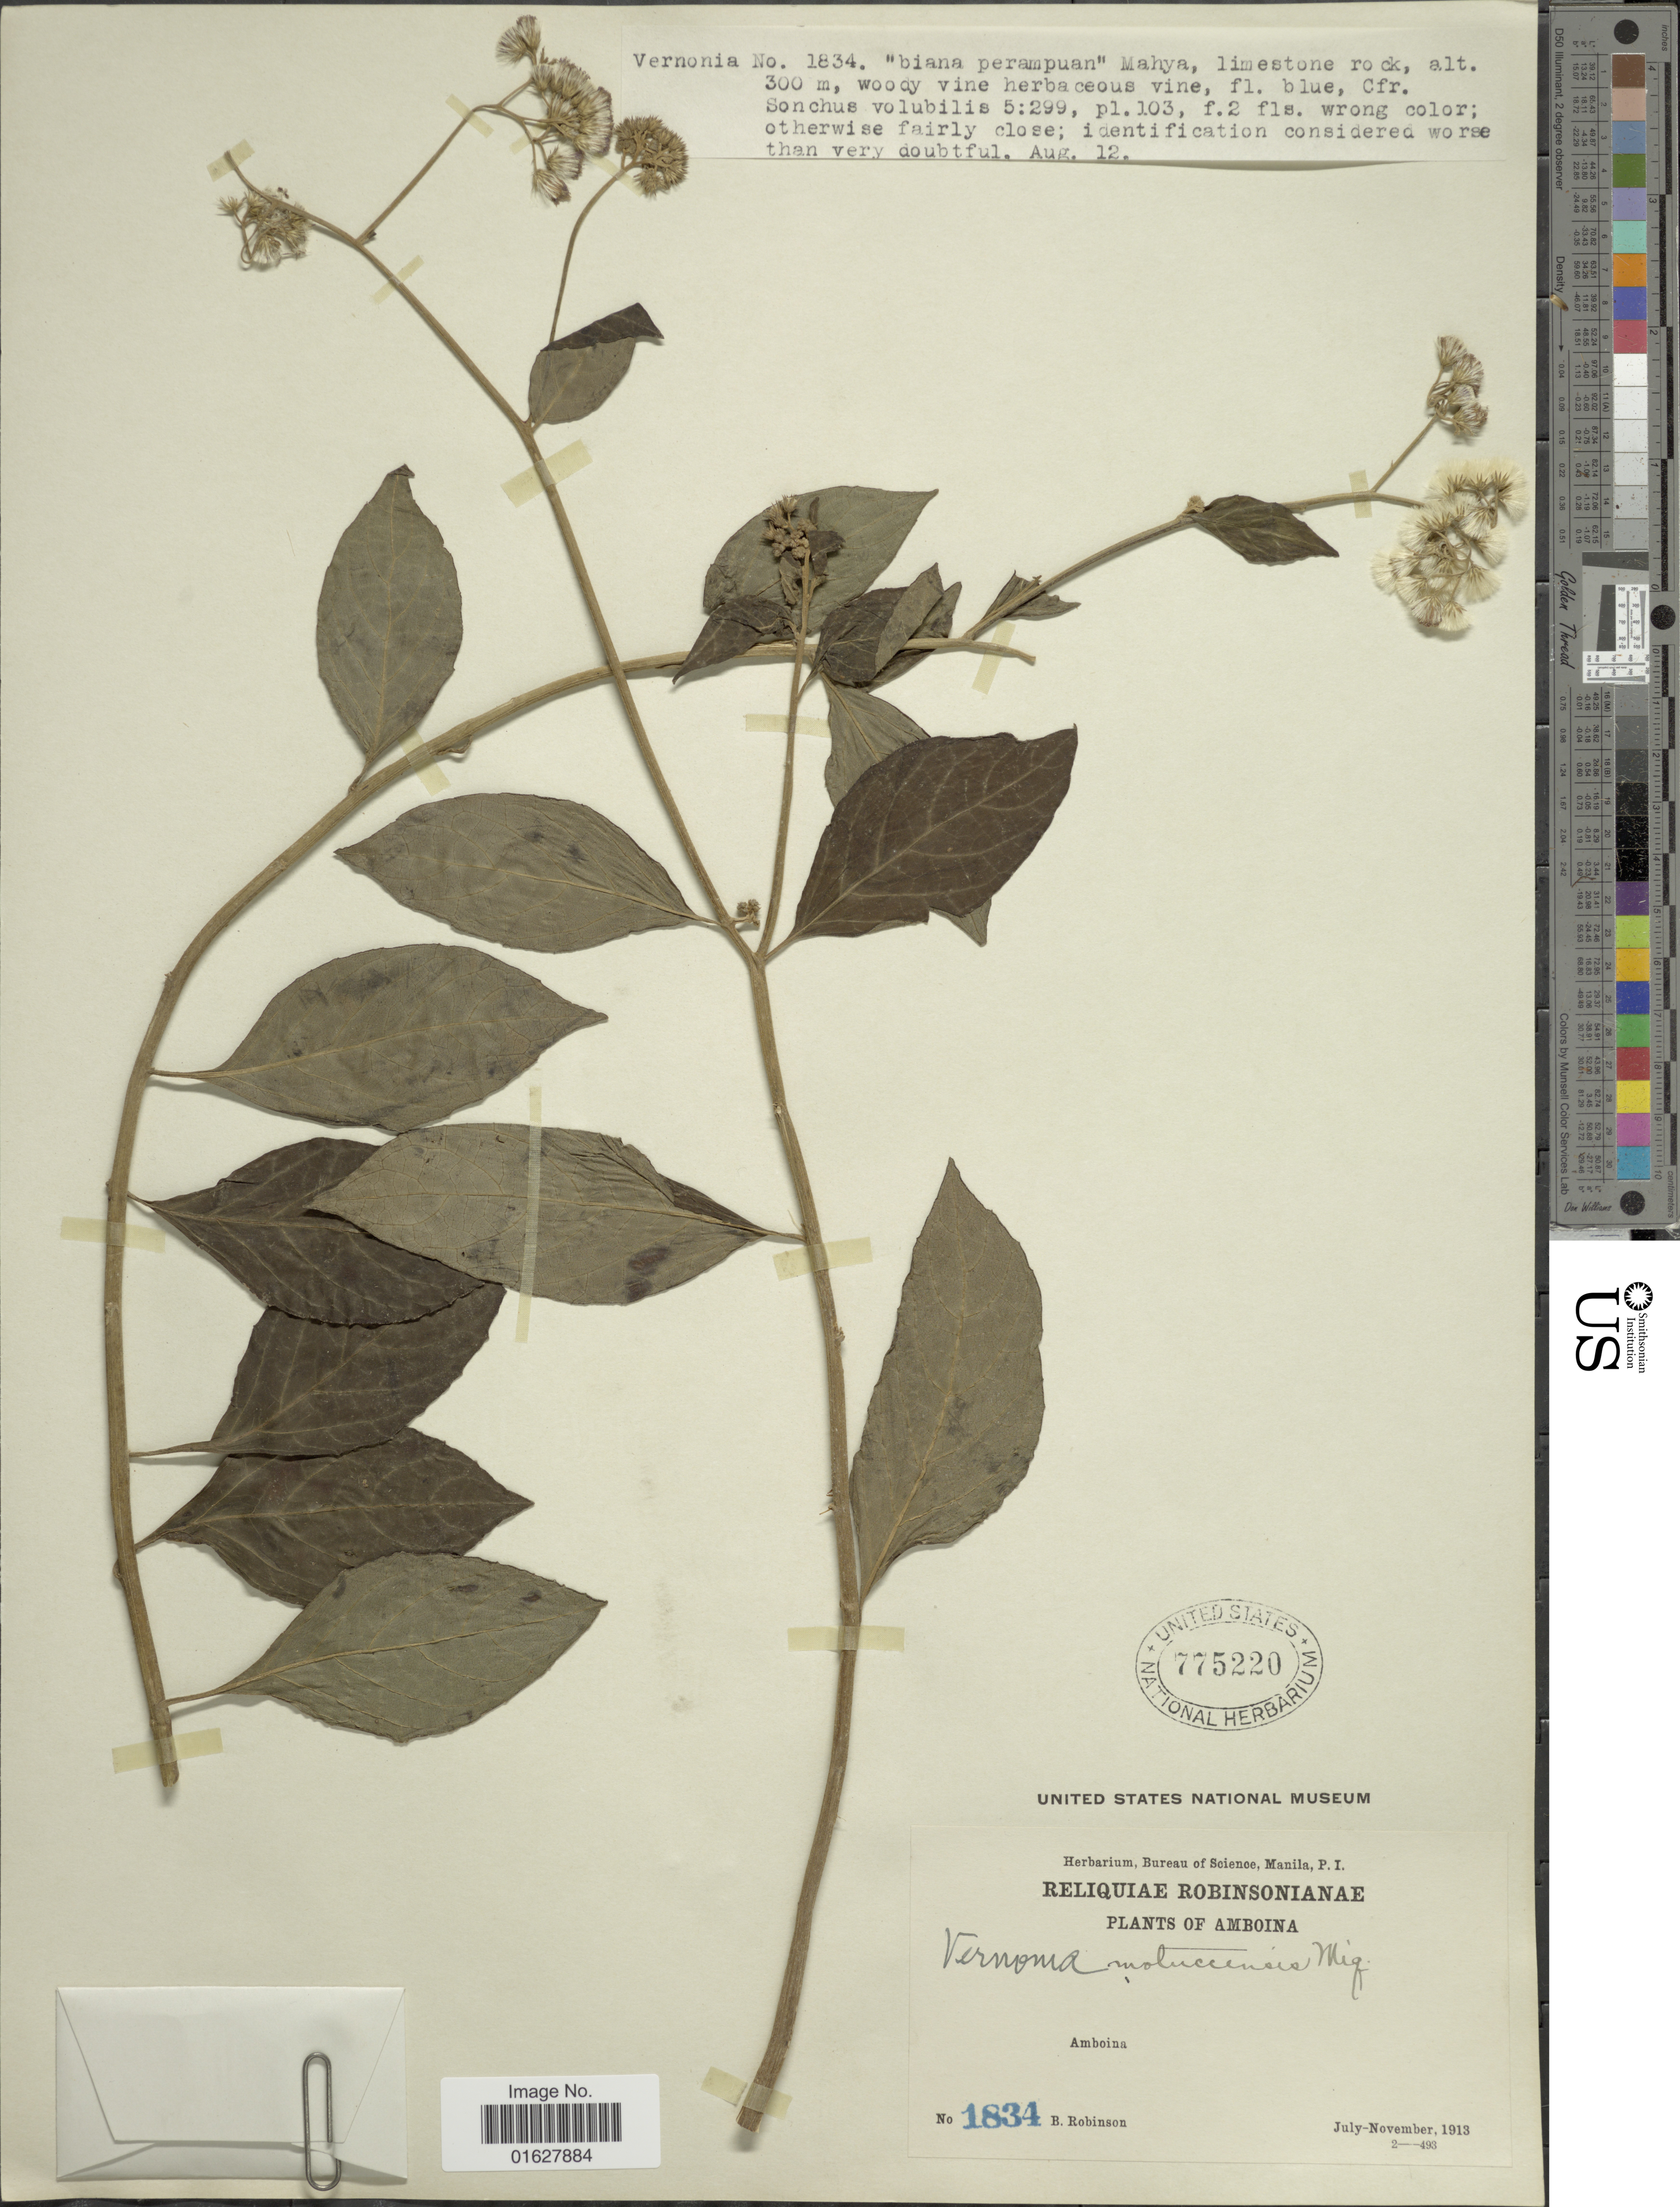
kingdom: Plantae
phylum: Tracheophyta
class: Magnoliopsida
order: Asterales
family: Asteraceae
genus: Vernonia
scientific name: Vernonia moluccensis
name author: Miq.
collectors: B. Robinson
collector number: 1834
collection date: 1913-07/1913-11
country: Indonesia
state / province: Maluku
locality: Amboina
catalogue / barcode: US 775220